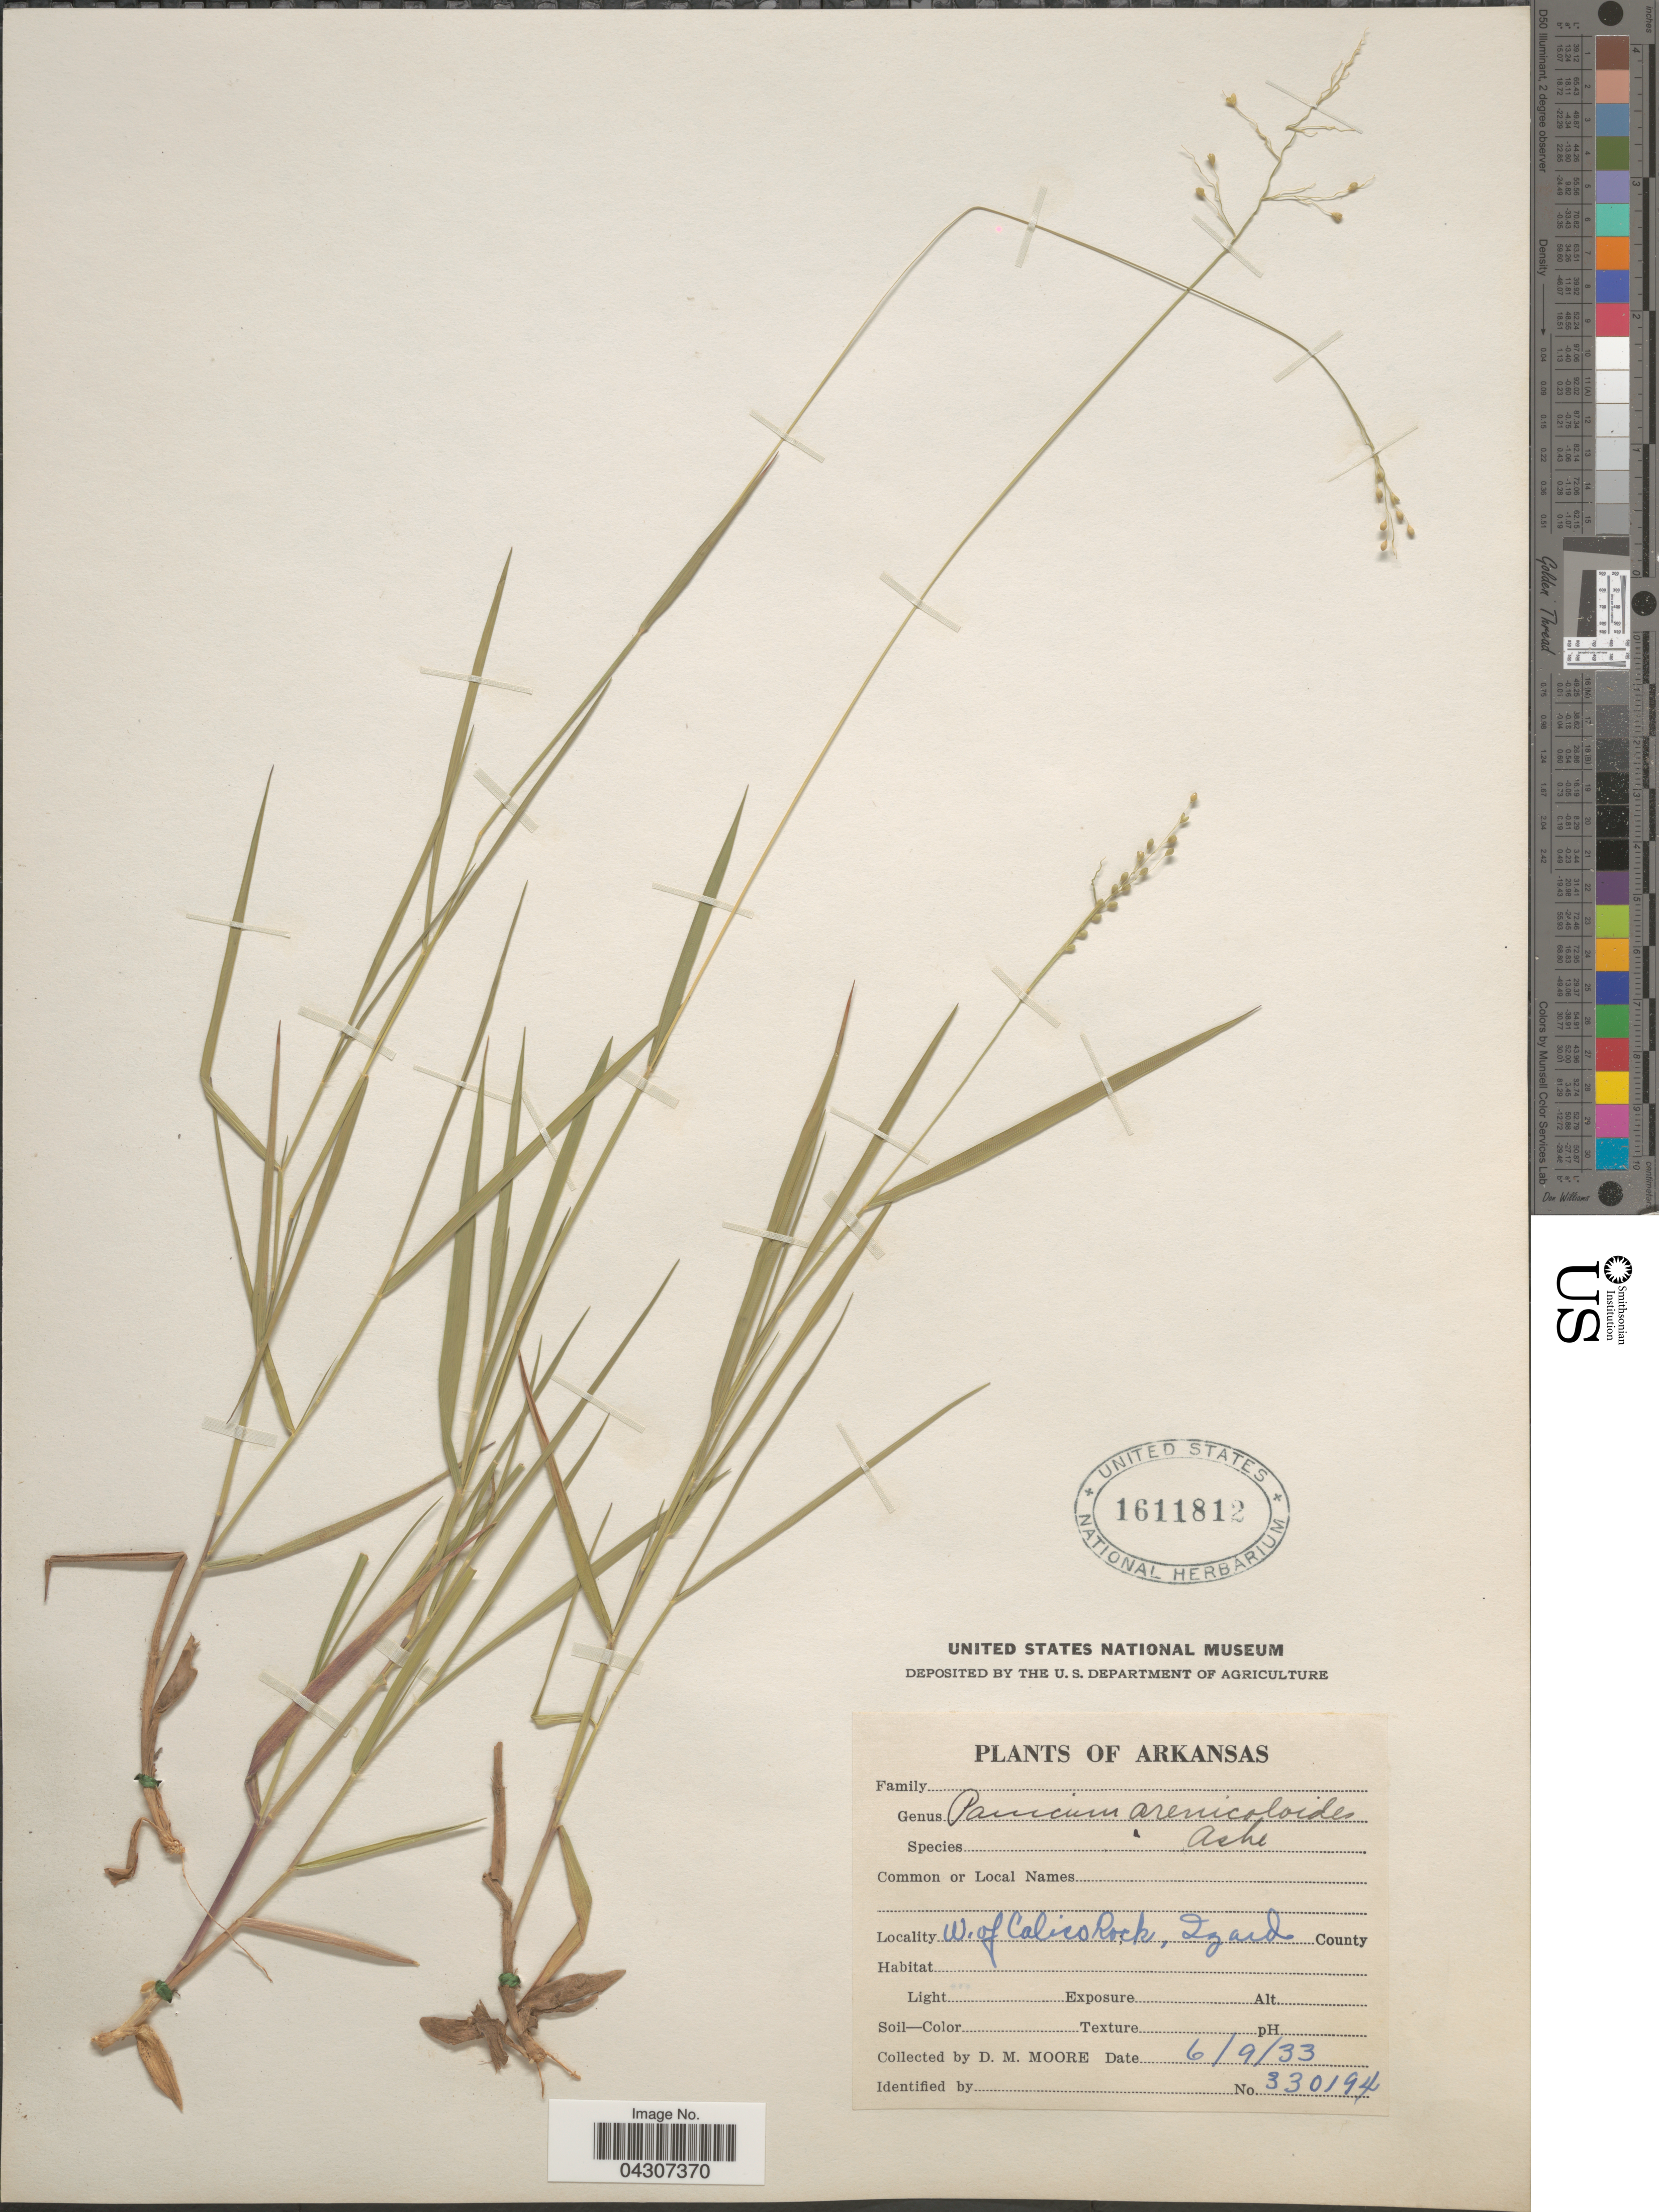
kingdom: Plantae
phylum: Tracheophyta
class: Liliopsida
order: Poales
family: Poaceae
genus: Dichanthelium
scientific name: Dichanthelium aciculare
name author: (Desv. ex Poir.) Gould & C.A. Clark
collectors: D. Moore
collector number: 330194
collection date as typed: Transcribed d/m/y: 9/6/33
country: United States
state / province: Arkansas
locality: W. of Calico Rock, Izard County.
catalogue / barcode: US 1611812